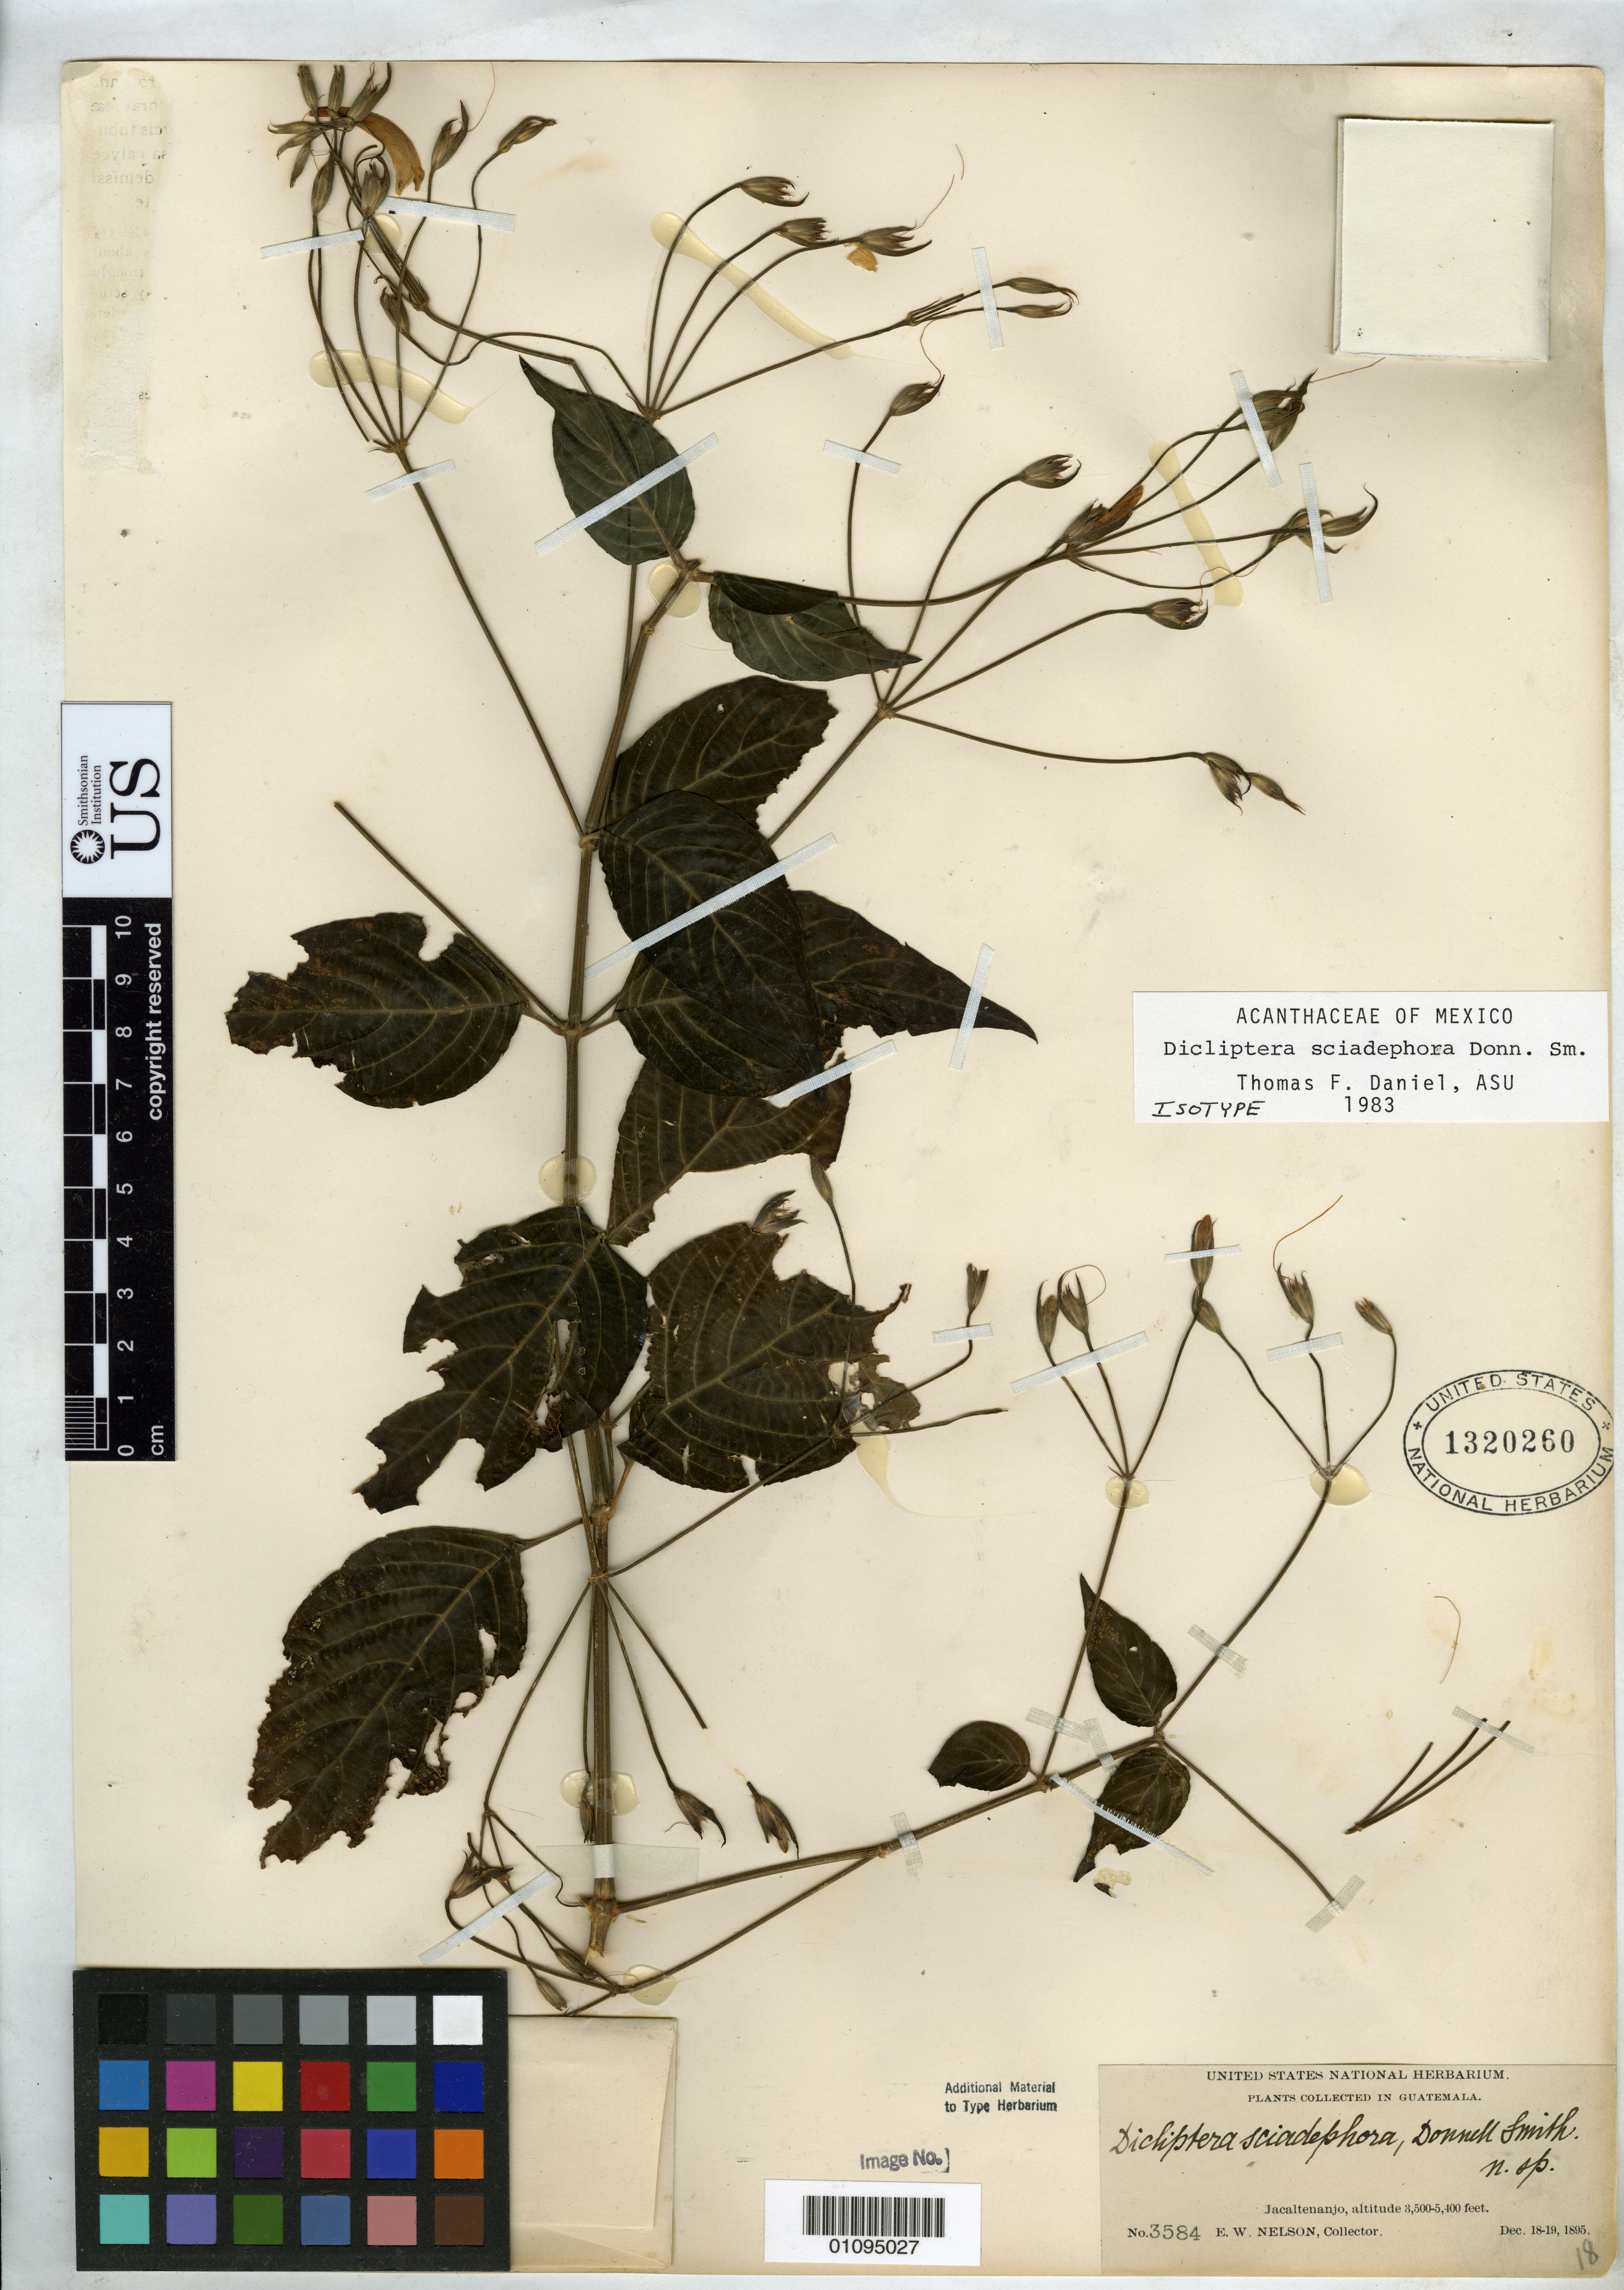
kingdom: Plantae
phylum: Tracheophyta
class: Magnoliopsida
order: Lamiales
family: Acanthaceae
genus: Dicliptera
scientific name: Dicliptera sciadephora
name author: Donn. Sm.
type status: Holotype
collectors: E. W. Nelson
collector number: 3584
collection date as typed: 18 Dec 1895 to 19 Dec 1895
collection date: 1895-12-18/1895-12-19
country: Guatemala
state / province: Huehuetenango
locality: Jacaltenango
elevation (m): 1067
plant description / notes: Annotated by T.F. Daniel (1983) as "isotype" but this specimen is probably the holotype of Dicliptera sciadephora Donn. Sm. Although not stamped as such, the USNH sheet number (1320260) places it among other specimens received from the John Donnell Smith herbarium.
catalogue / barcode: US 1320260